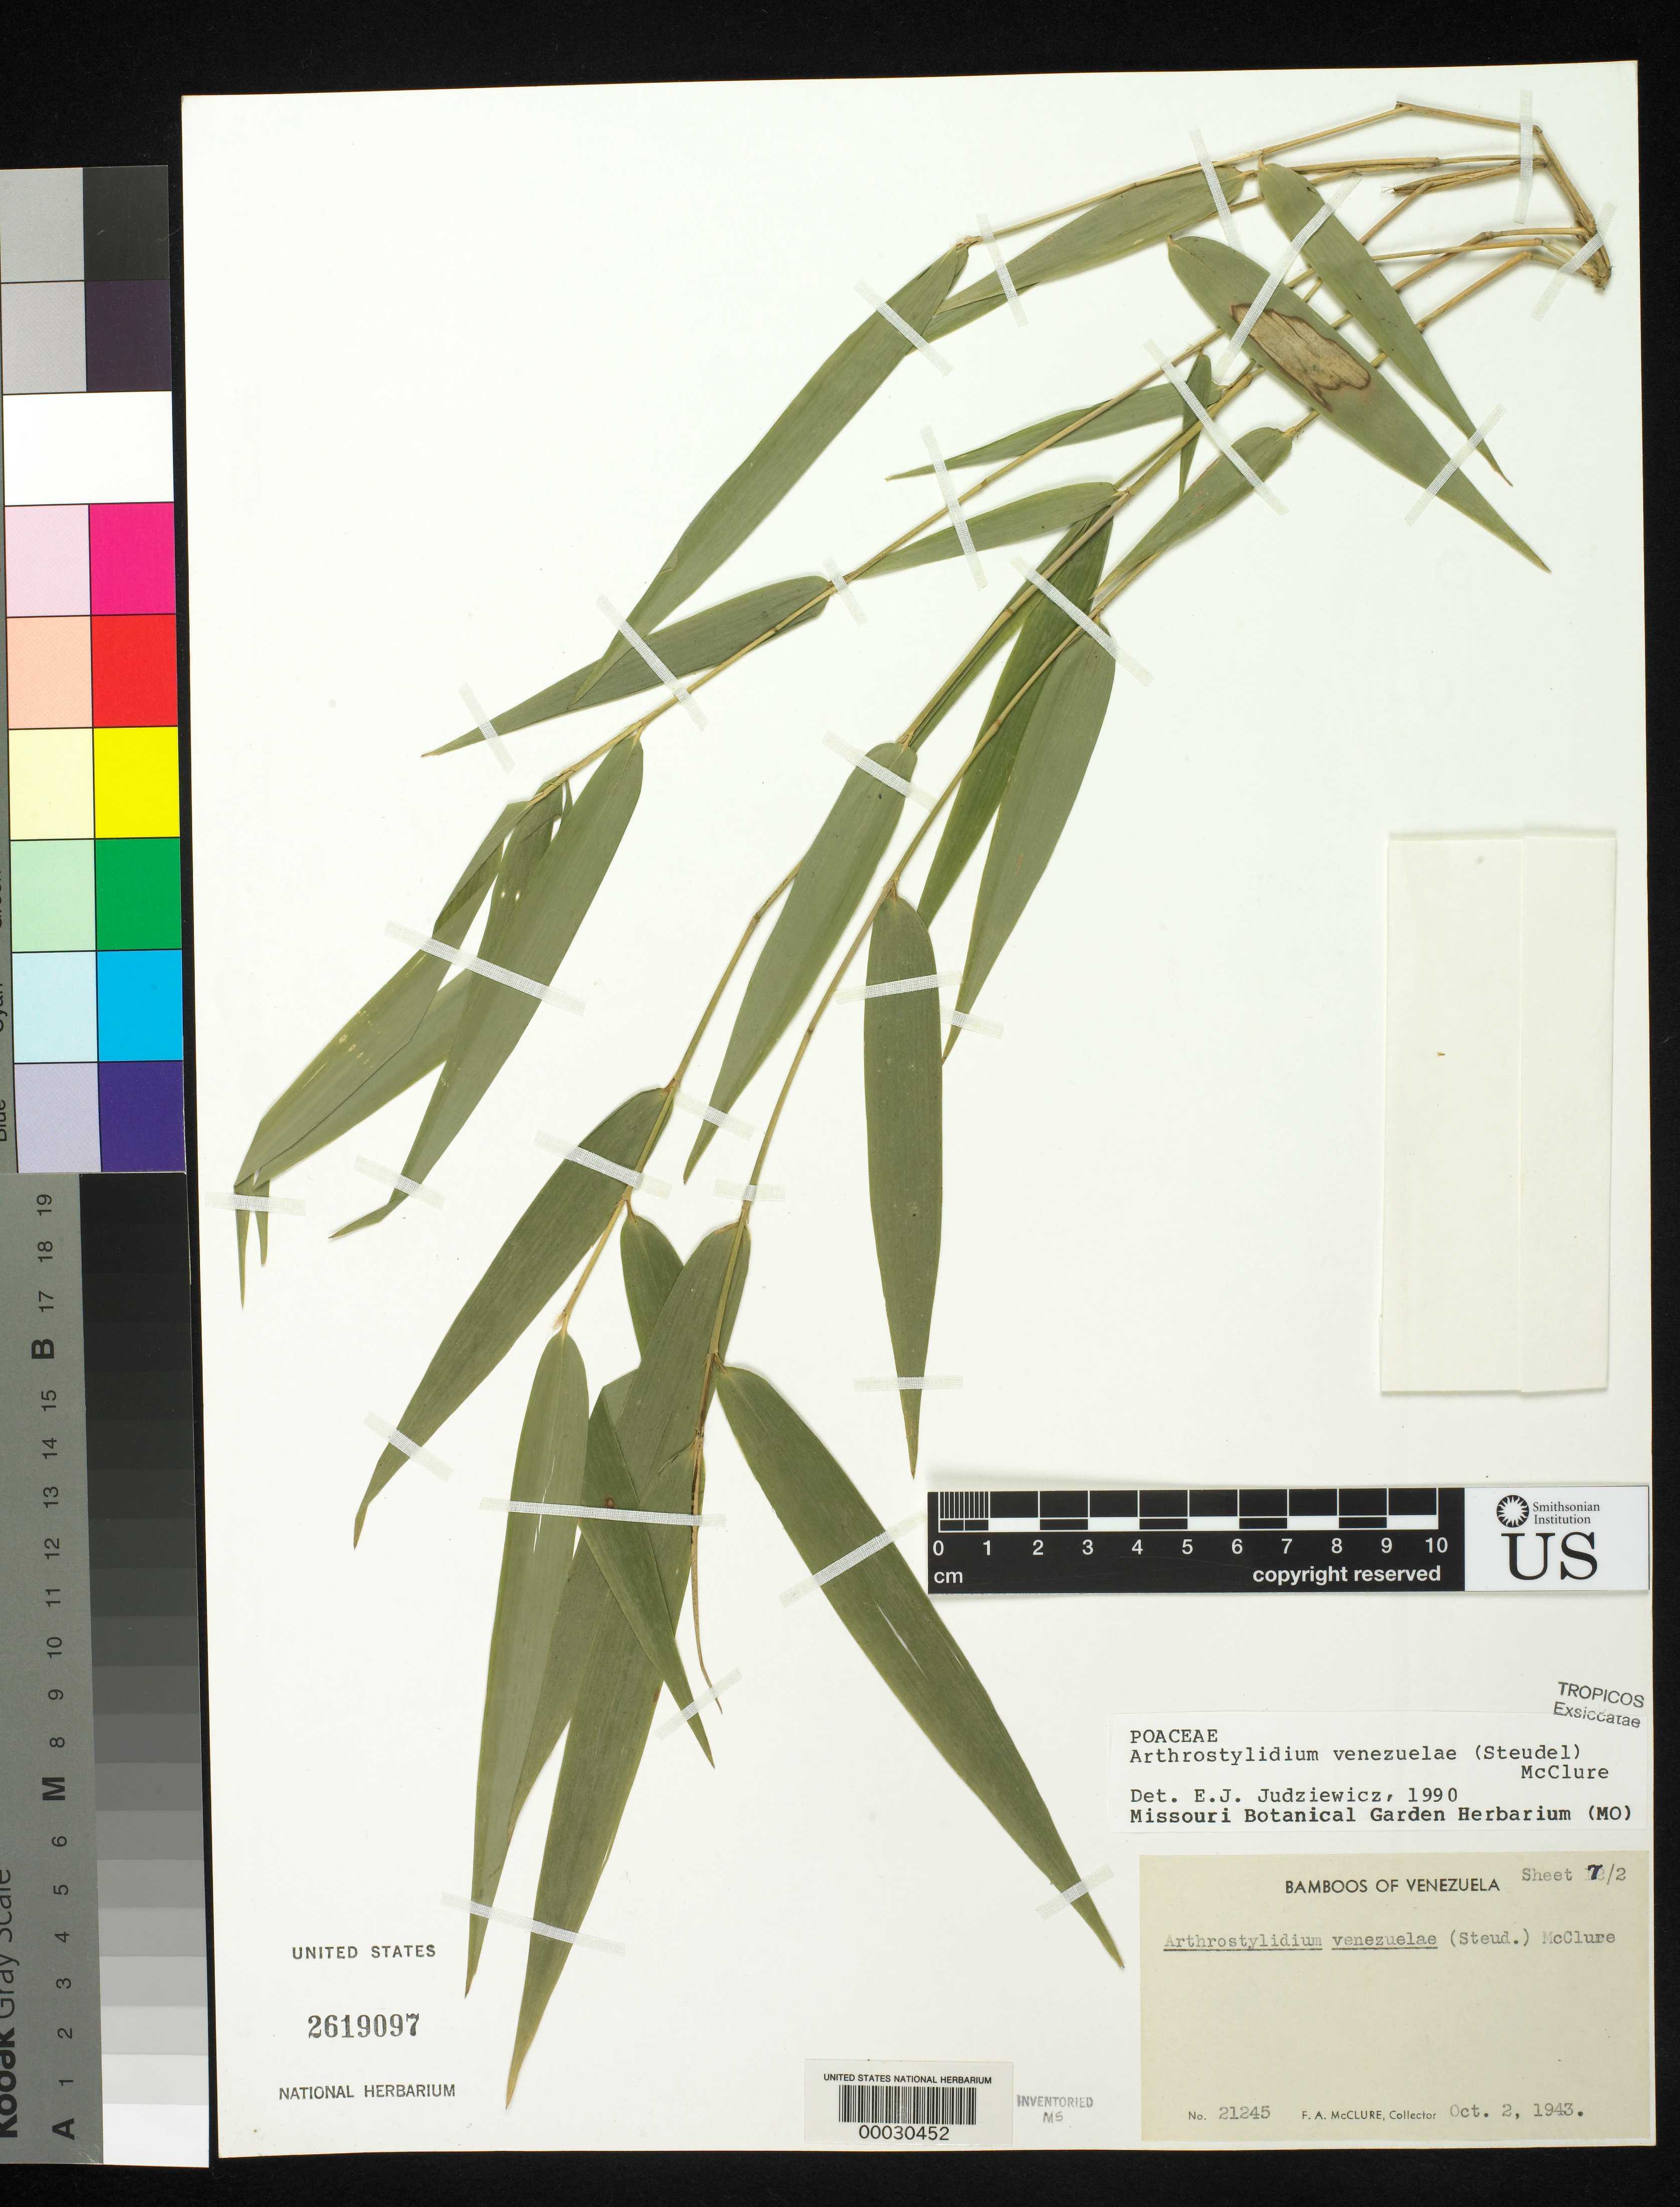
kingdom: Plantae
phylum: Tracheophyta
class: Liliopsida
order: Poales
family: Poaceae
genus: Arthrostylidium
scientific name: Arthrostylidium venezuelae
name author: (Steud.) McClure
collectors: F. A. McClure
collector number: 21245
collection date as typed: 02 Oct 1943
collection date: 1943-10-02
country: Venezuela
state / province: Miranda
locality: El avila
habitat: Thicket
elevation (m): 2900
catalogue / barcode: US 2619097